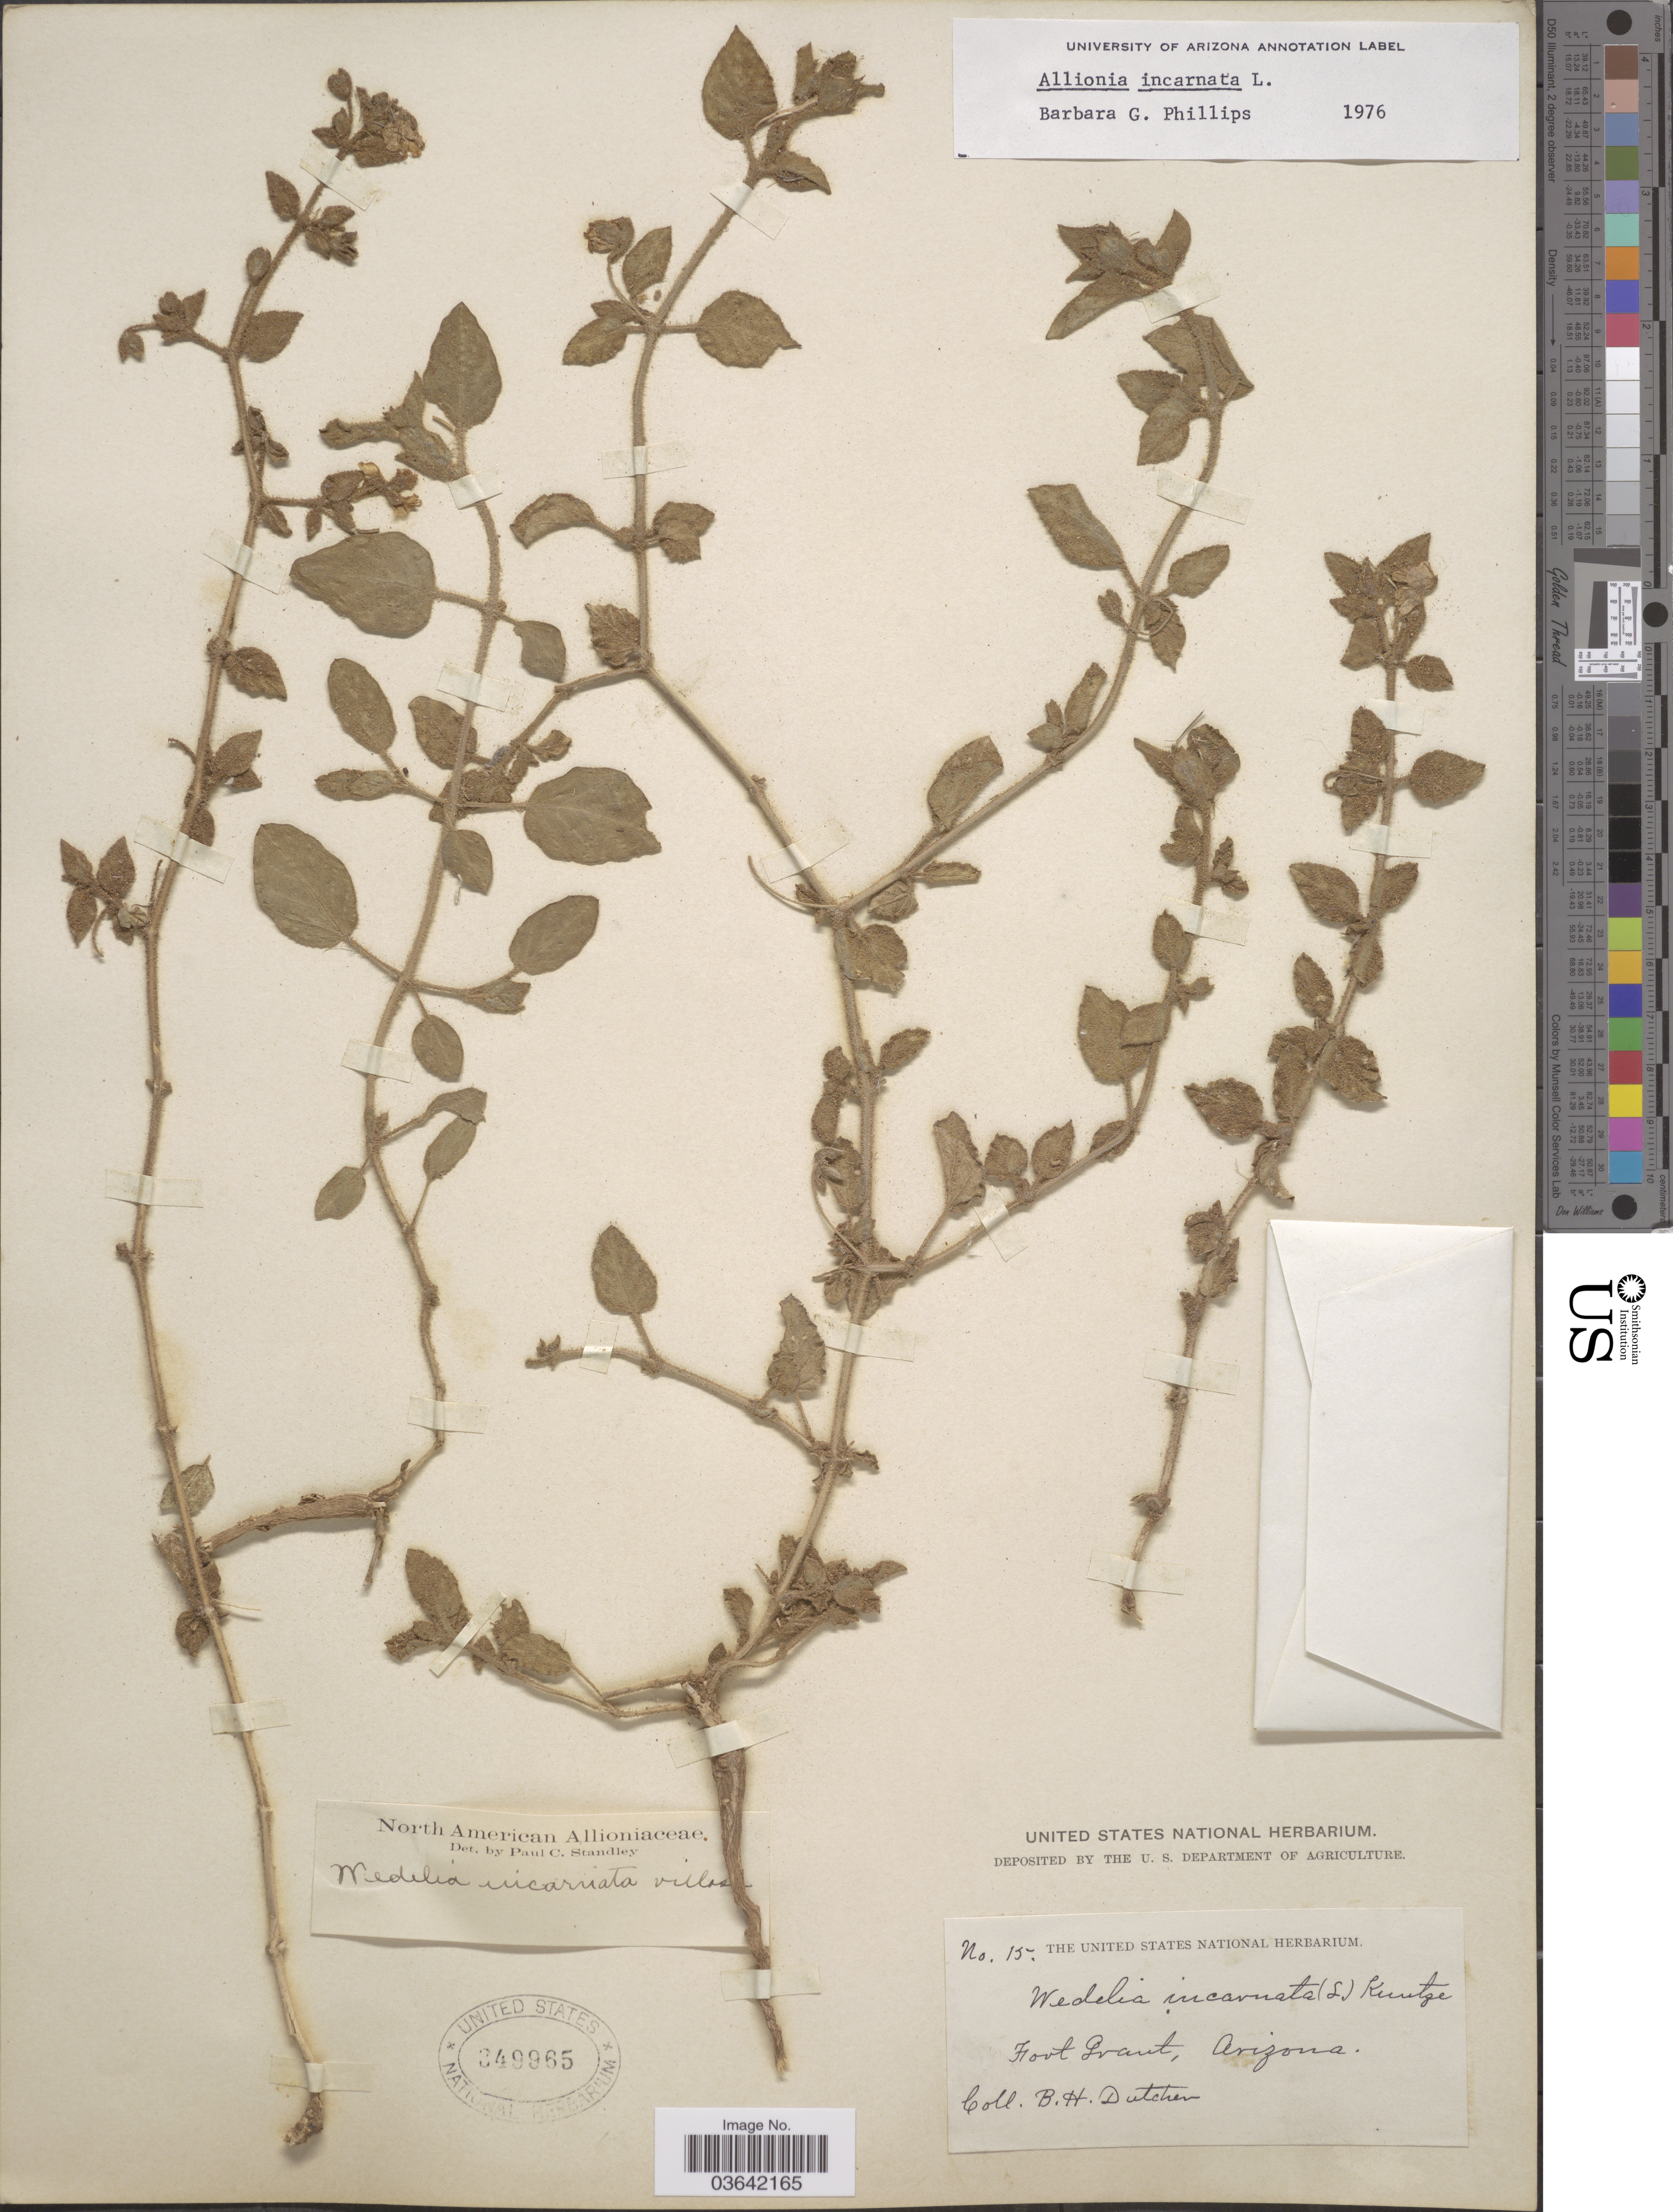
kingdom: Plantae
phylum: Tracheophyta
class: Magnoliopsida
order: Caryophyllales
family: Nyctaginaceae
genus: Allionia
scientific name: Allionia incarnata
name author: L.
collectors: B. H. Dutcher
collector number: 15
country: United States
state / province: Arizona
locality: Fort Grant.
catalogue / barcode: US 349965